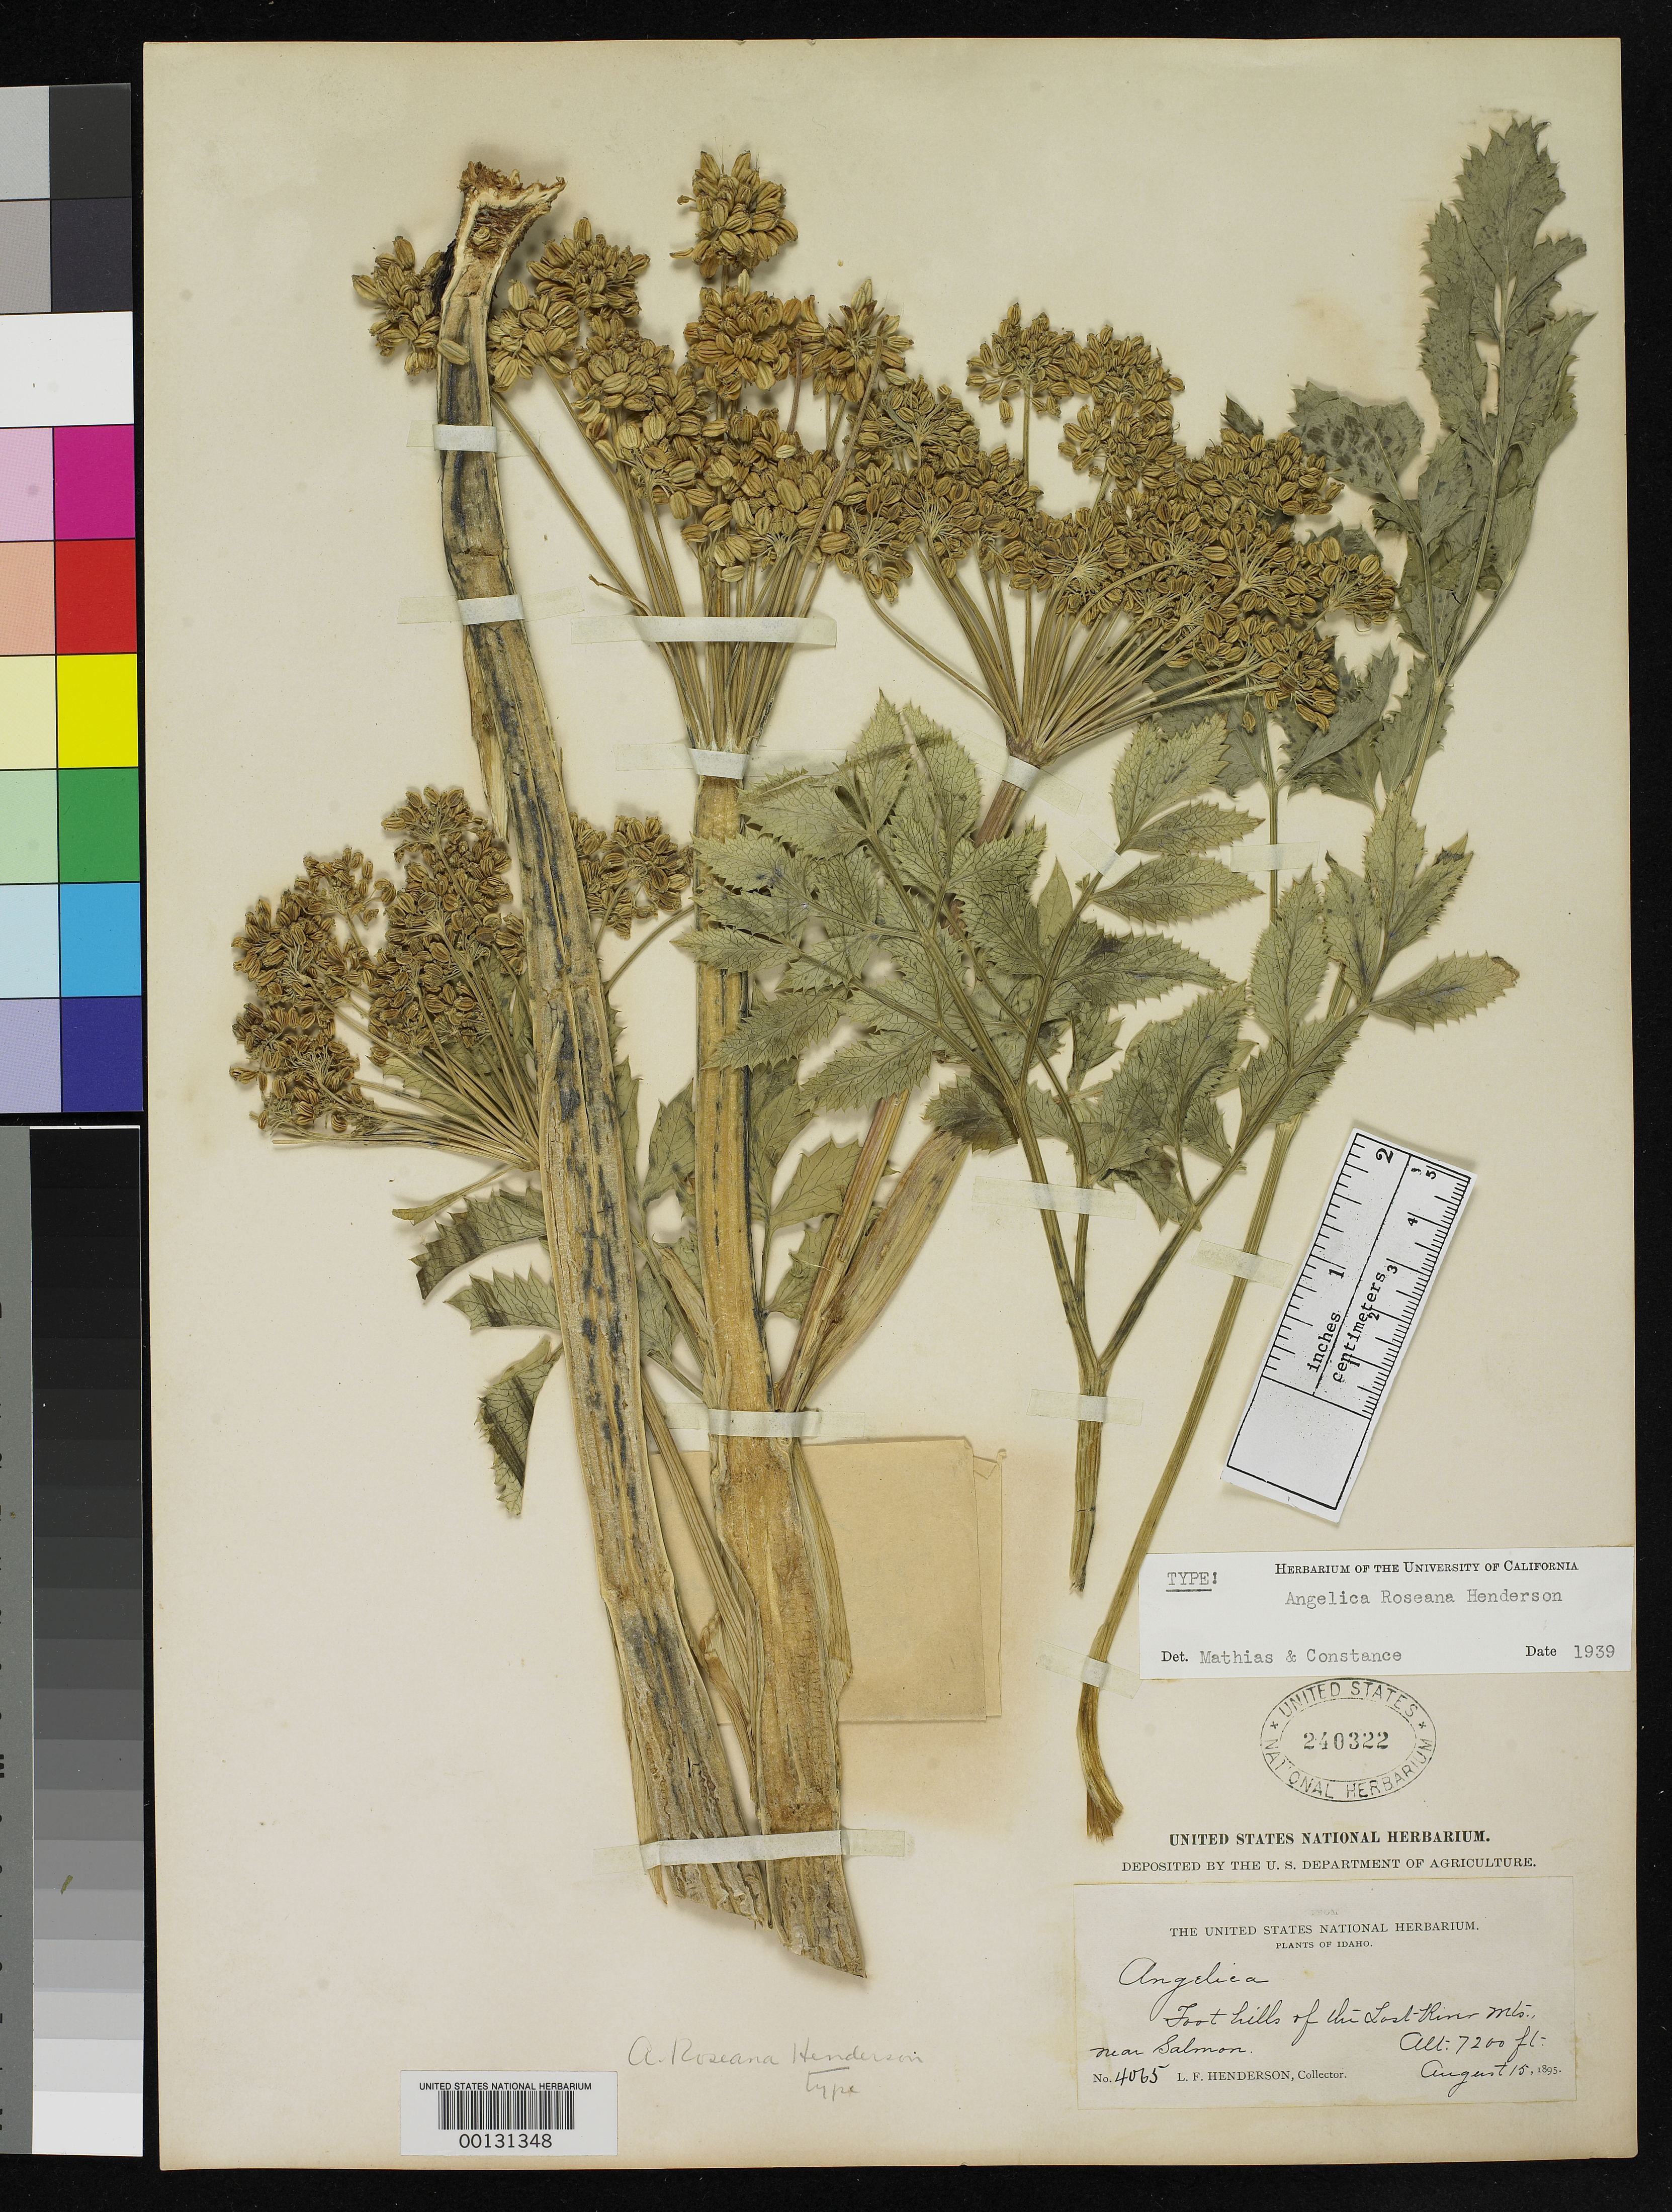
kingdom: Plantae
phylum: Tracheophyta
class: Magnoliopsida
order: Apiales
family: Apiaceae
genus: Angelica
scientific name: Angelica roseana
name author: L.F. Hend.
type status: Syntype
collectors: L. F. Henderson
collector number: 4065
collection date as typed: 15 Aug 1895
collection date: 1895-08-15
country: United States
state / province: Idaho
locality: Foothills of Lost River Mountains, near Salmon. [For locality see Love 2003, Madrono 50: 200-202]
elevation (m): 2195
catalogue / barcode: US 240322